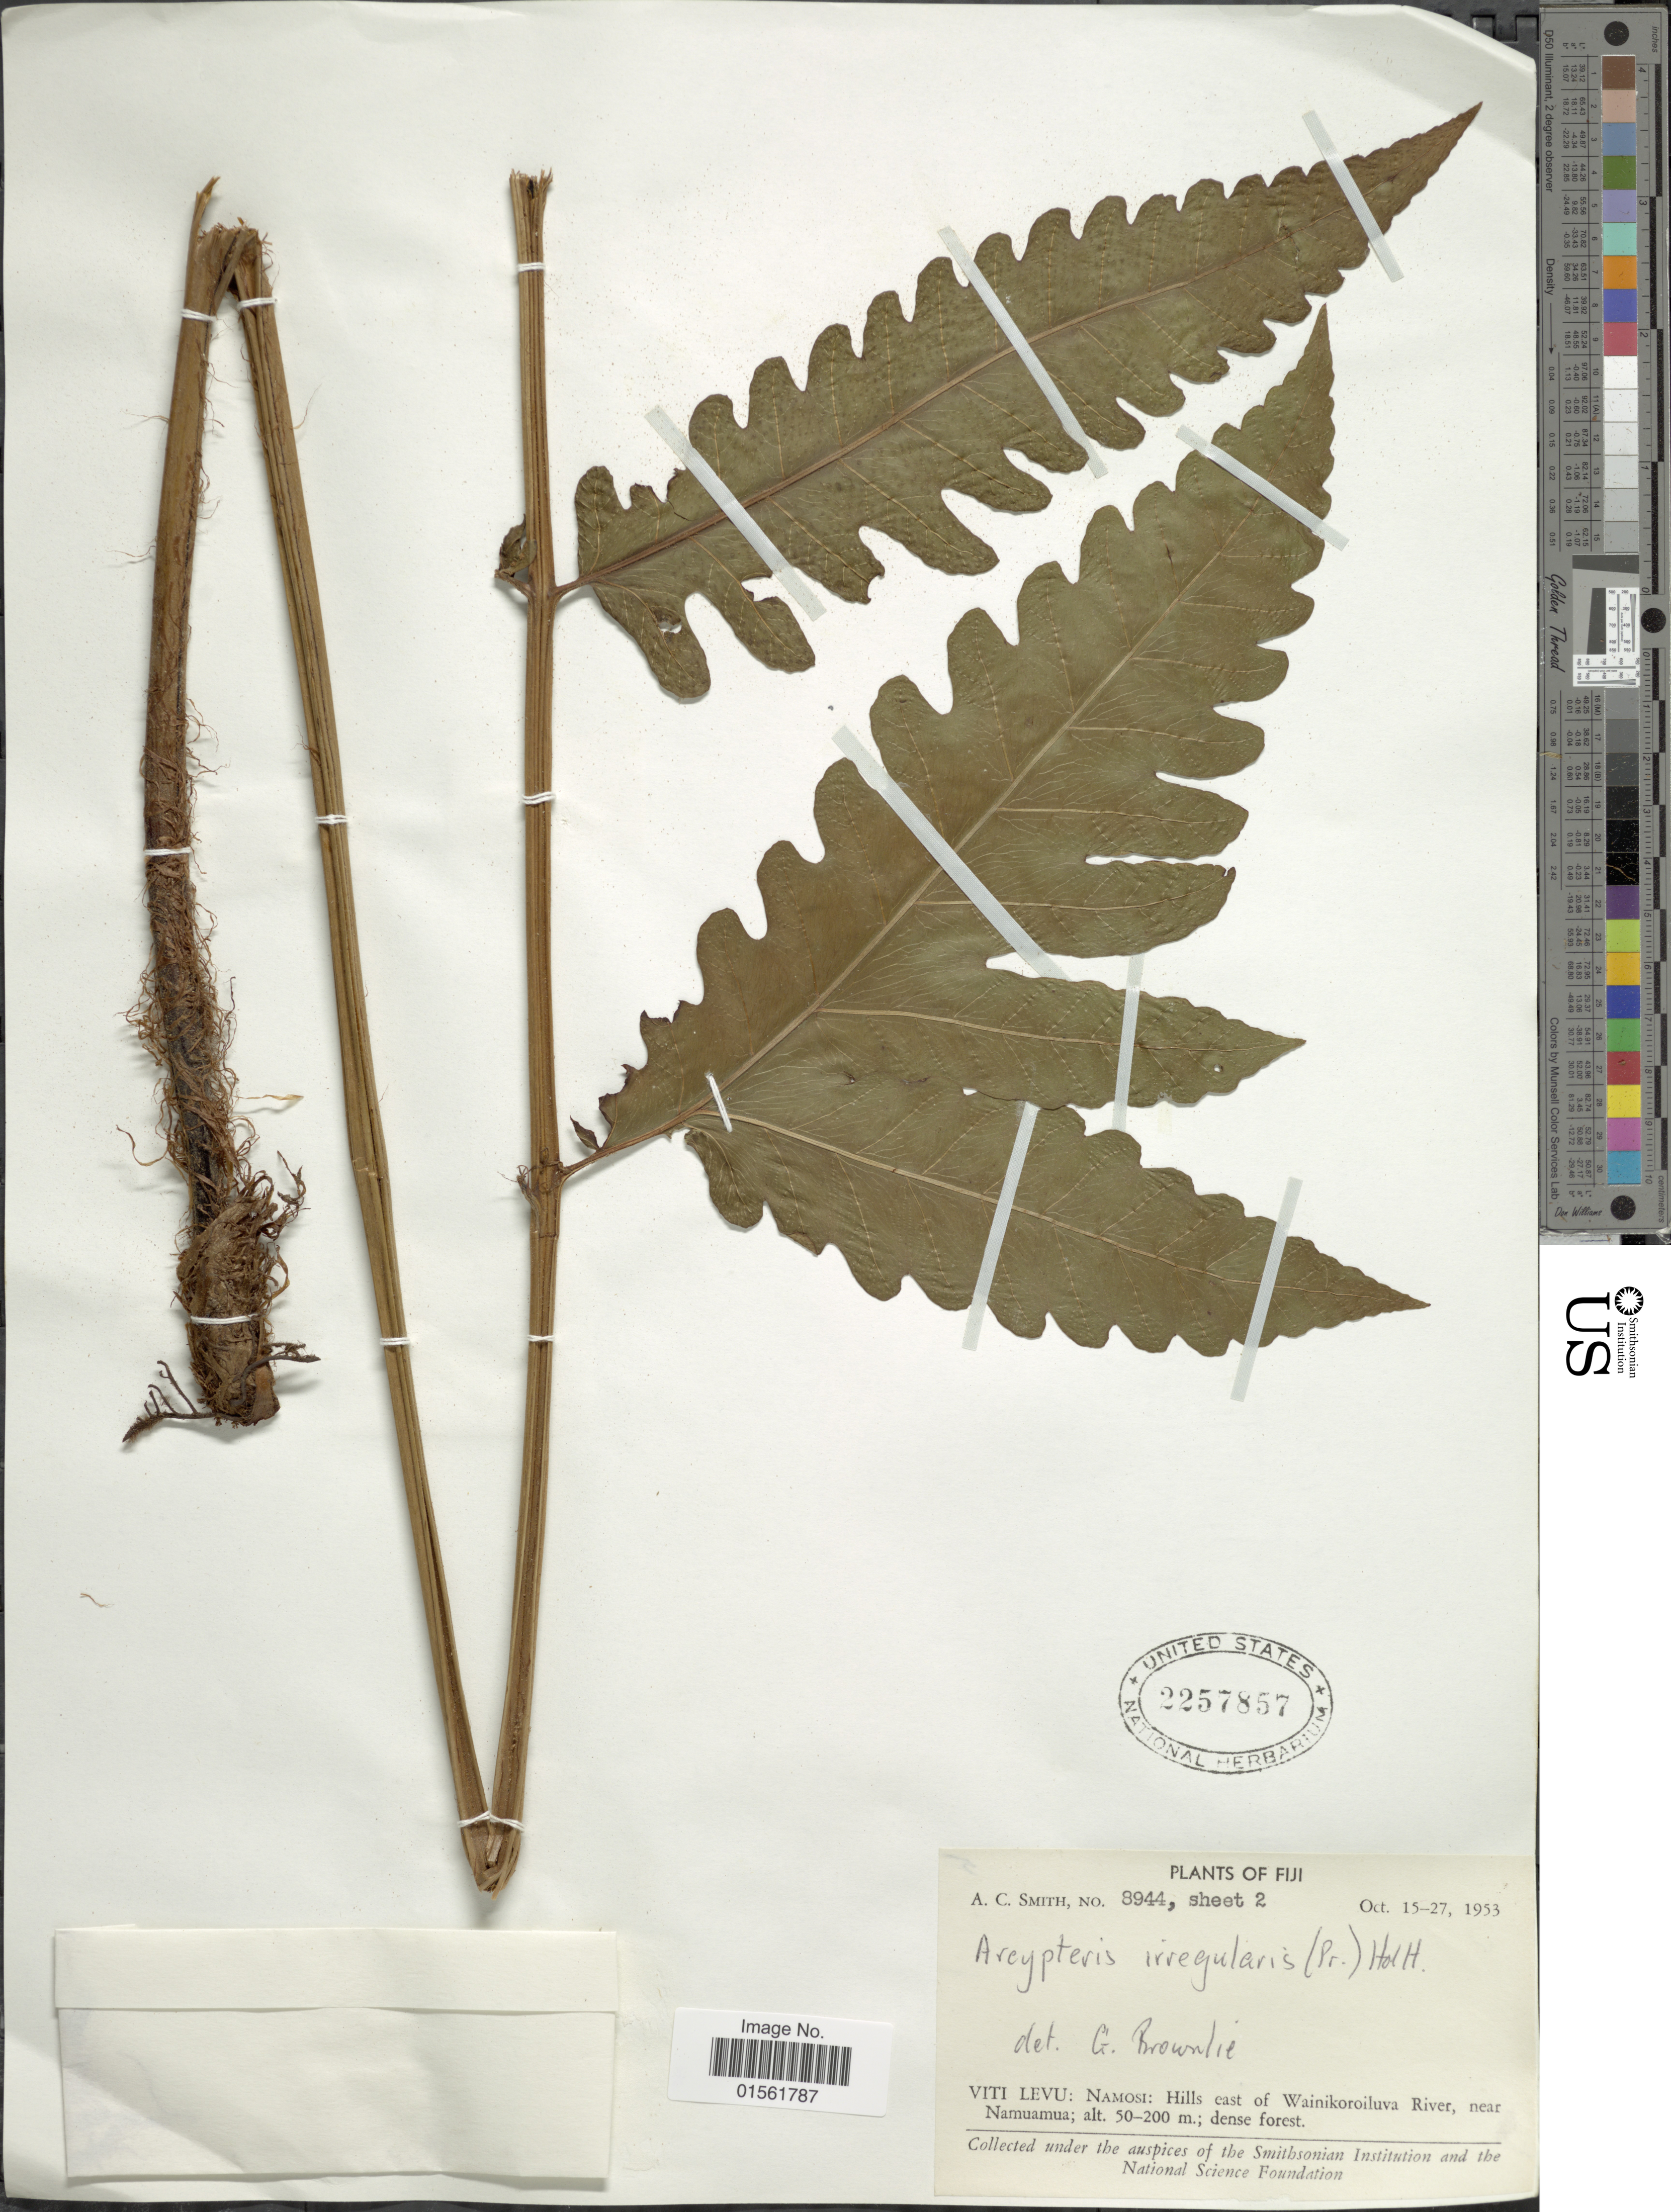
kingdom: Plantae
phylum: Tracheophyta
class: Polypodiopsida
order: Polypodiales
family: Dryopteridaceae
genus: Pleocnemia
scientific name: Pleocnemia irregularis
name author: (C. Presl) Holttum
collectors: A. C. Smith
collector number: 8944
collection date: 1953-10-15/1953-10-27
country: Fiji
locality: Viti Levu: Namosi: Hills east of Wainikoroiluva River, near Namuamua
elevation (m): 50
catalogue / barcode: US 2257857